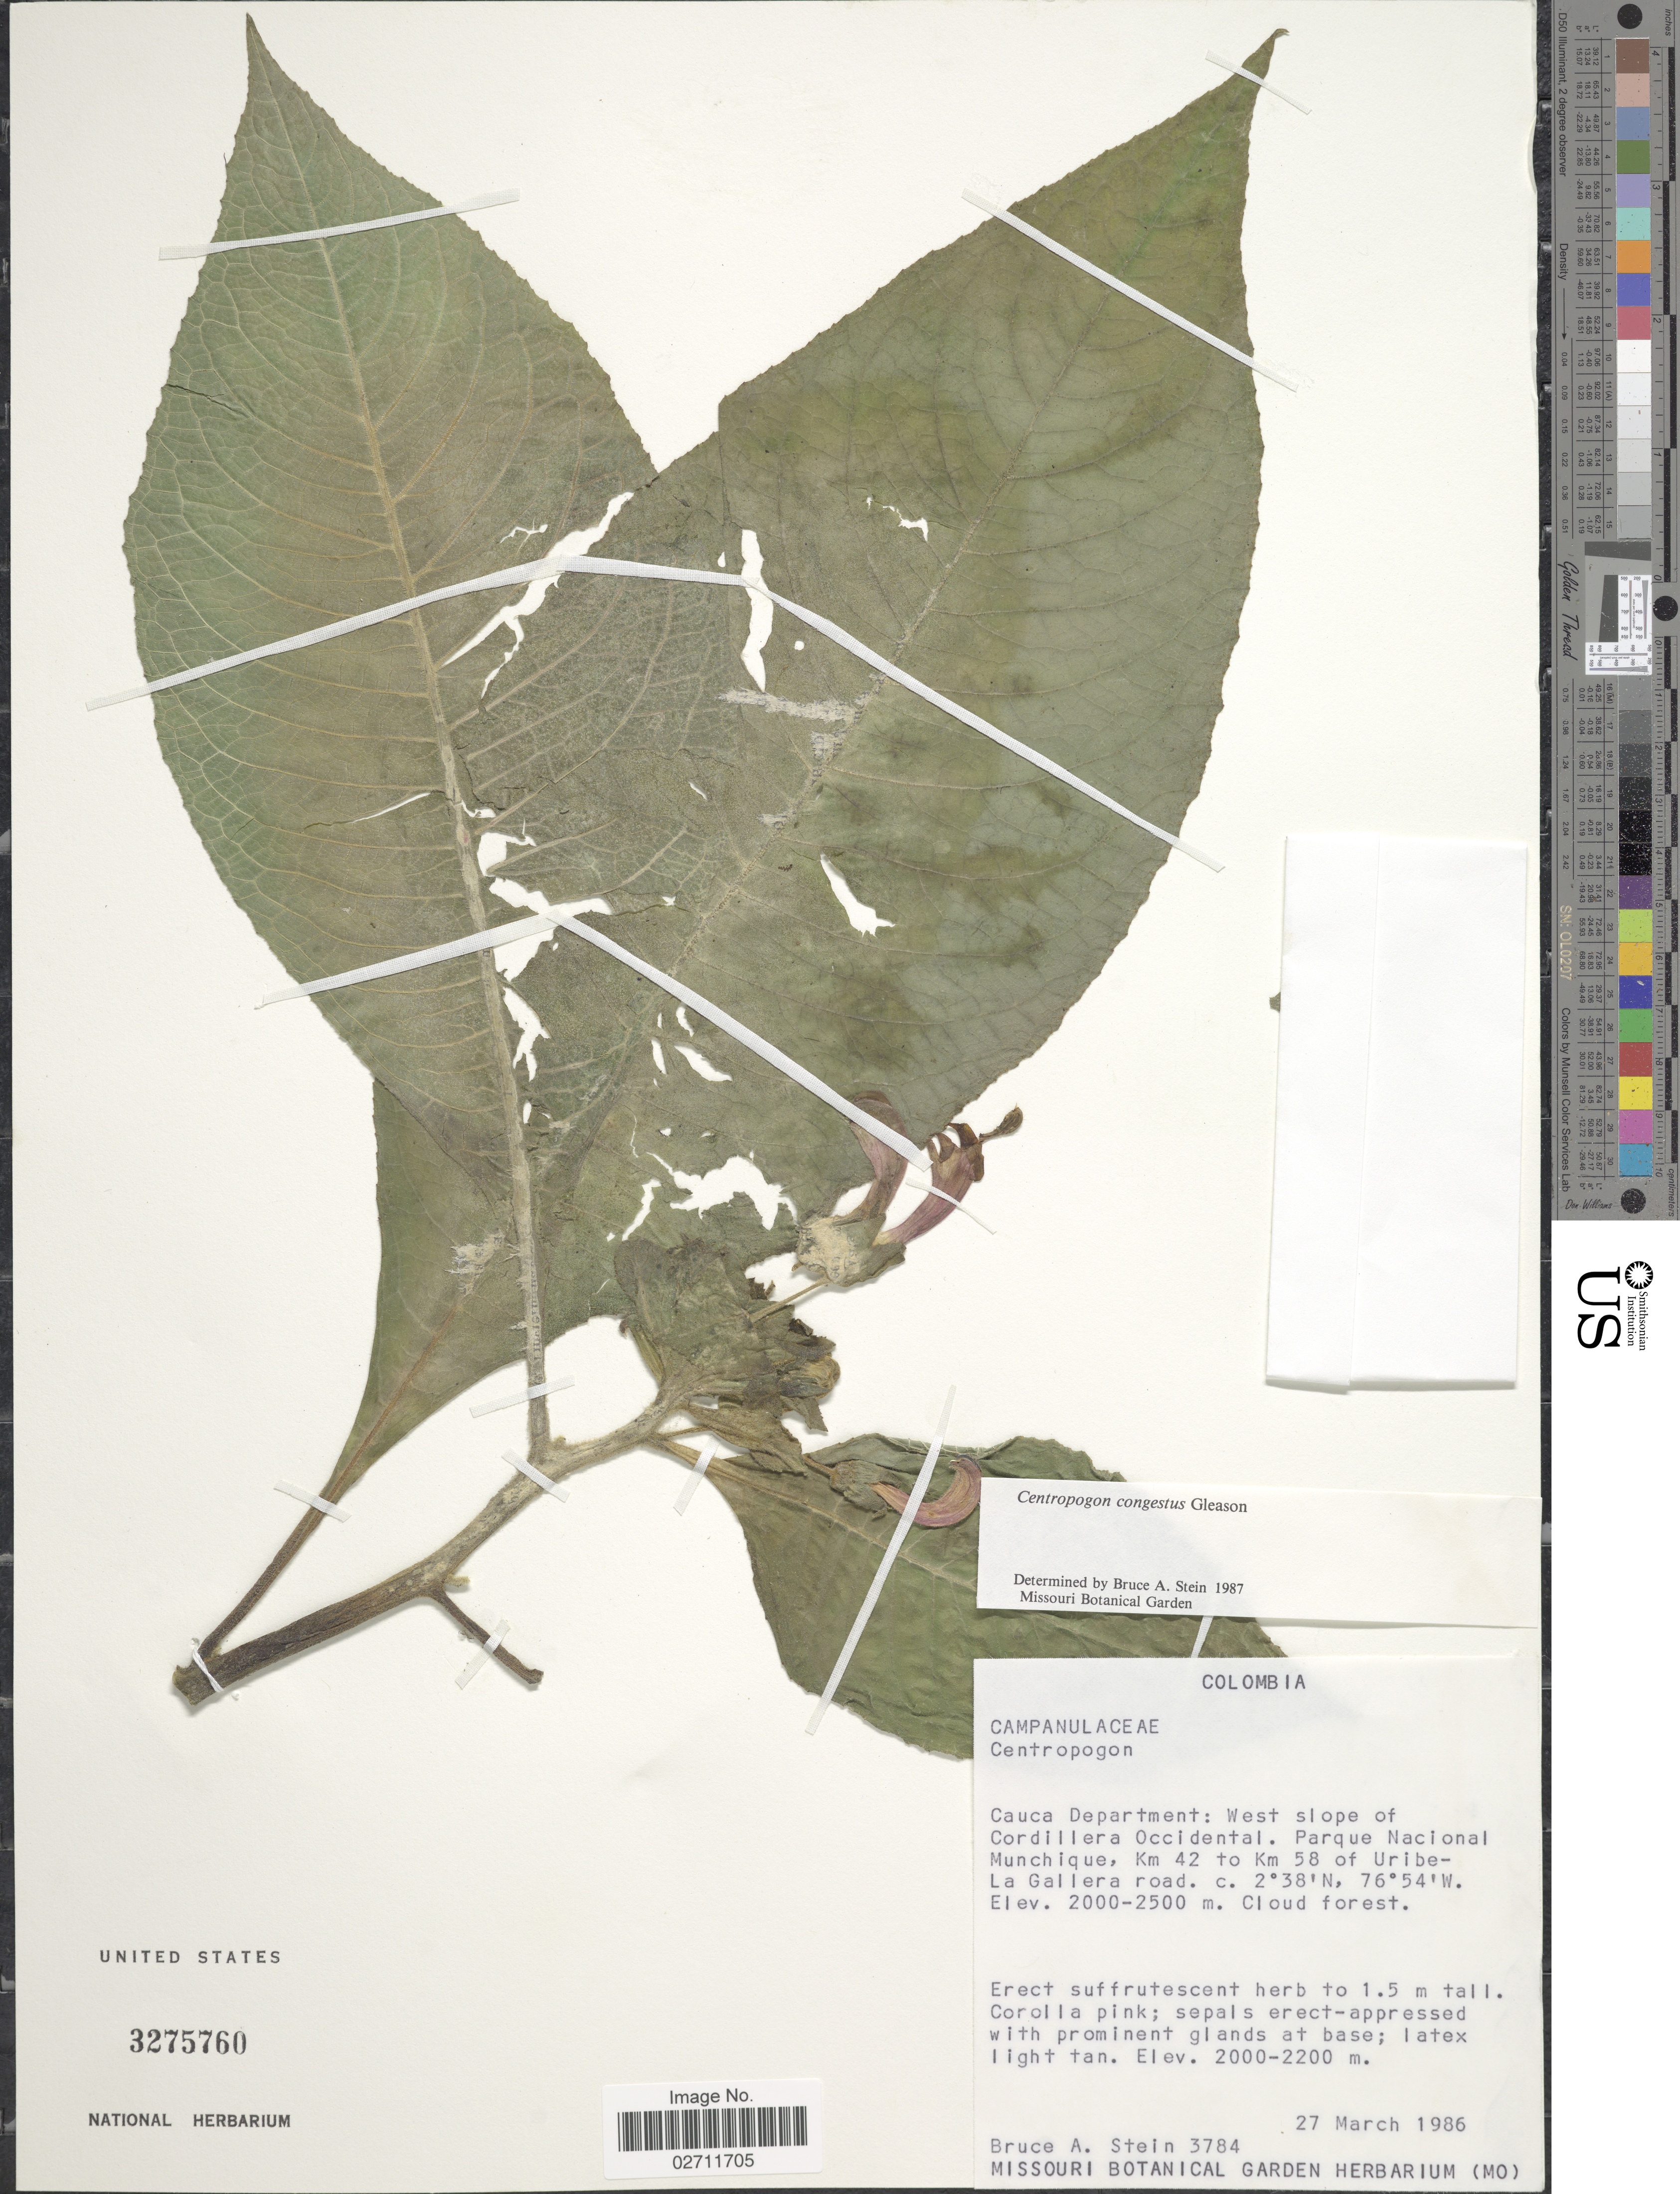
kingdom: Plantae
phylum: Tracheophyta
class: Magnoliopsida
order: Asterales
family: Campanulaceae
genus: Centropogon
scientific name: Centropogon congestus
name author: Gleason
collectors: B. A. Stein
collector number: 3784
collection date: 1986-03-27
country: Colombia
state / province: Cauca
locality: West slope of Cordillera Occidental. Parque Nacional Muchique, Km 42 to Km 58 of Uribe-La Gallera road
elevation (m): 2000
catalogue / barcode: US 3275760